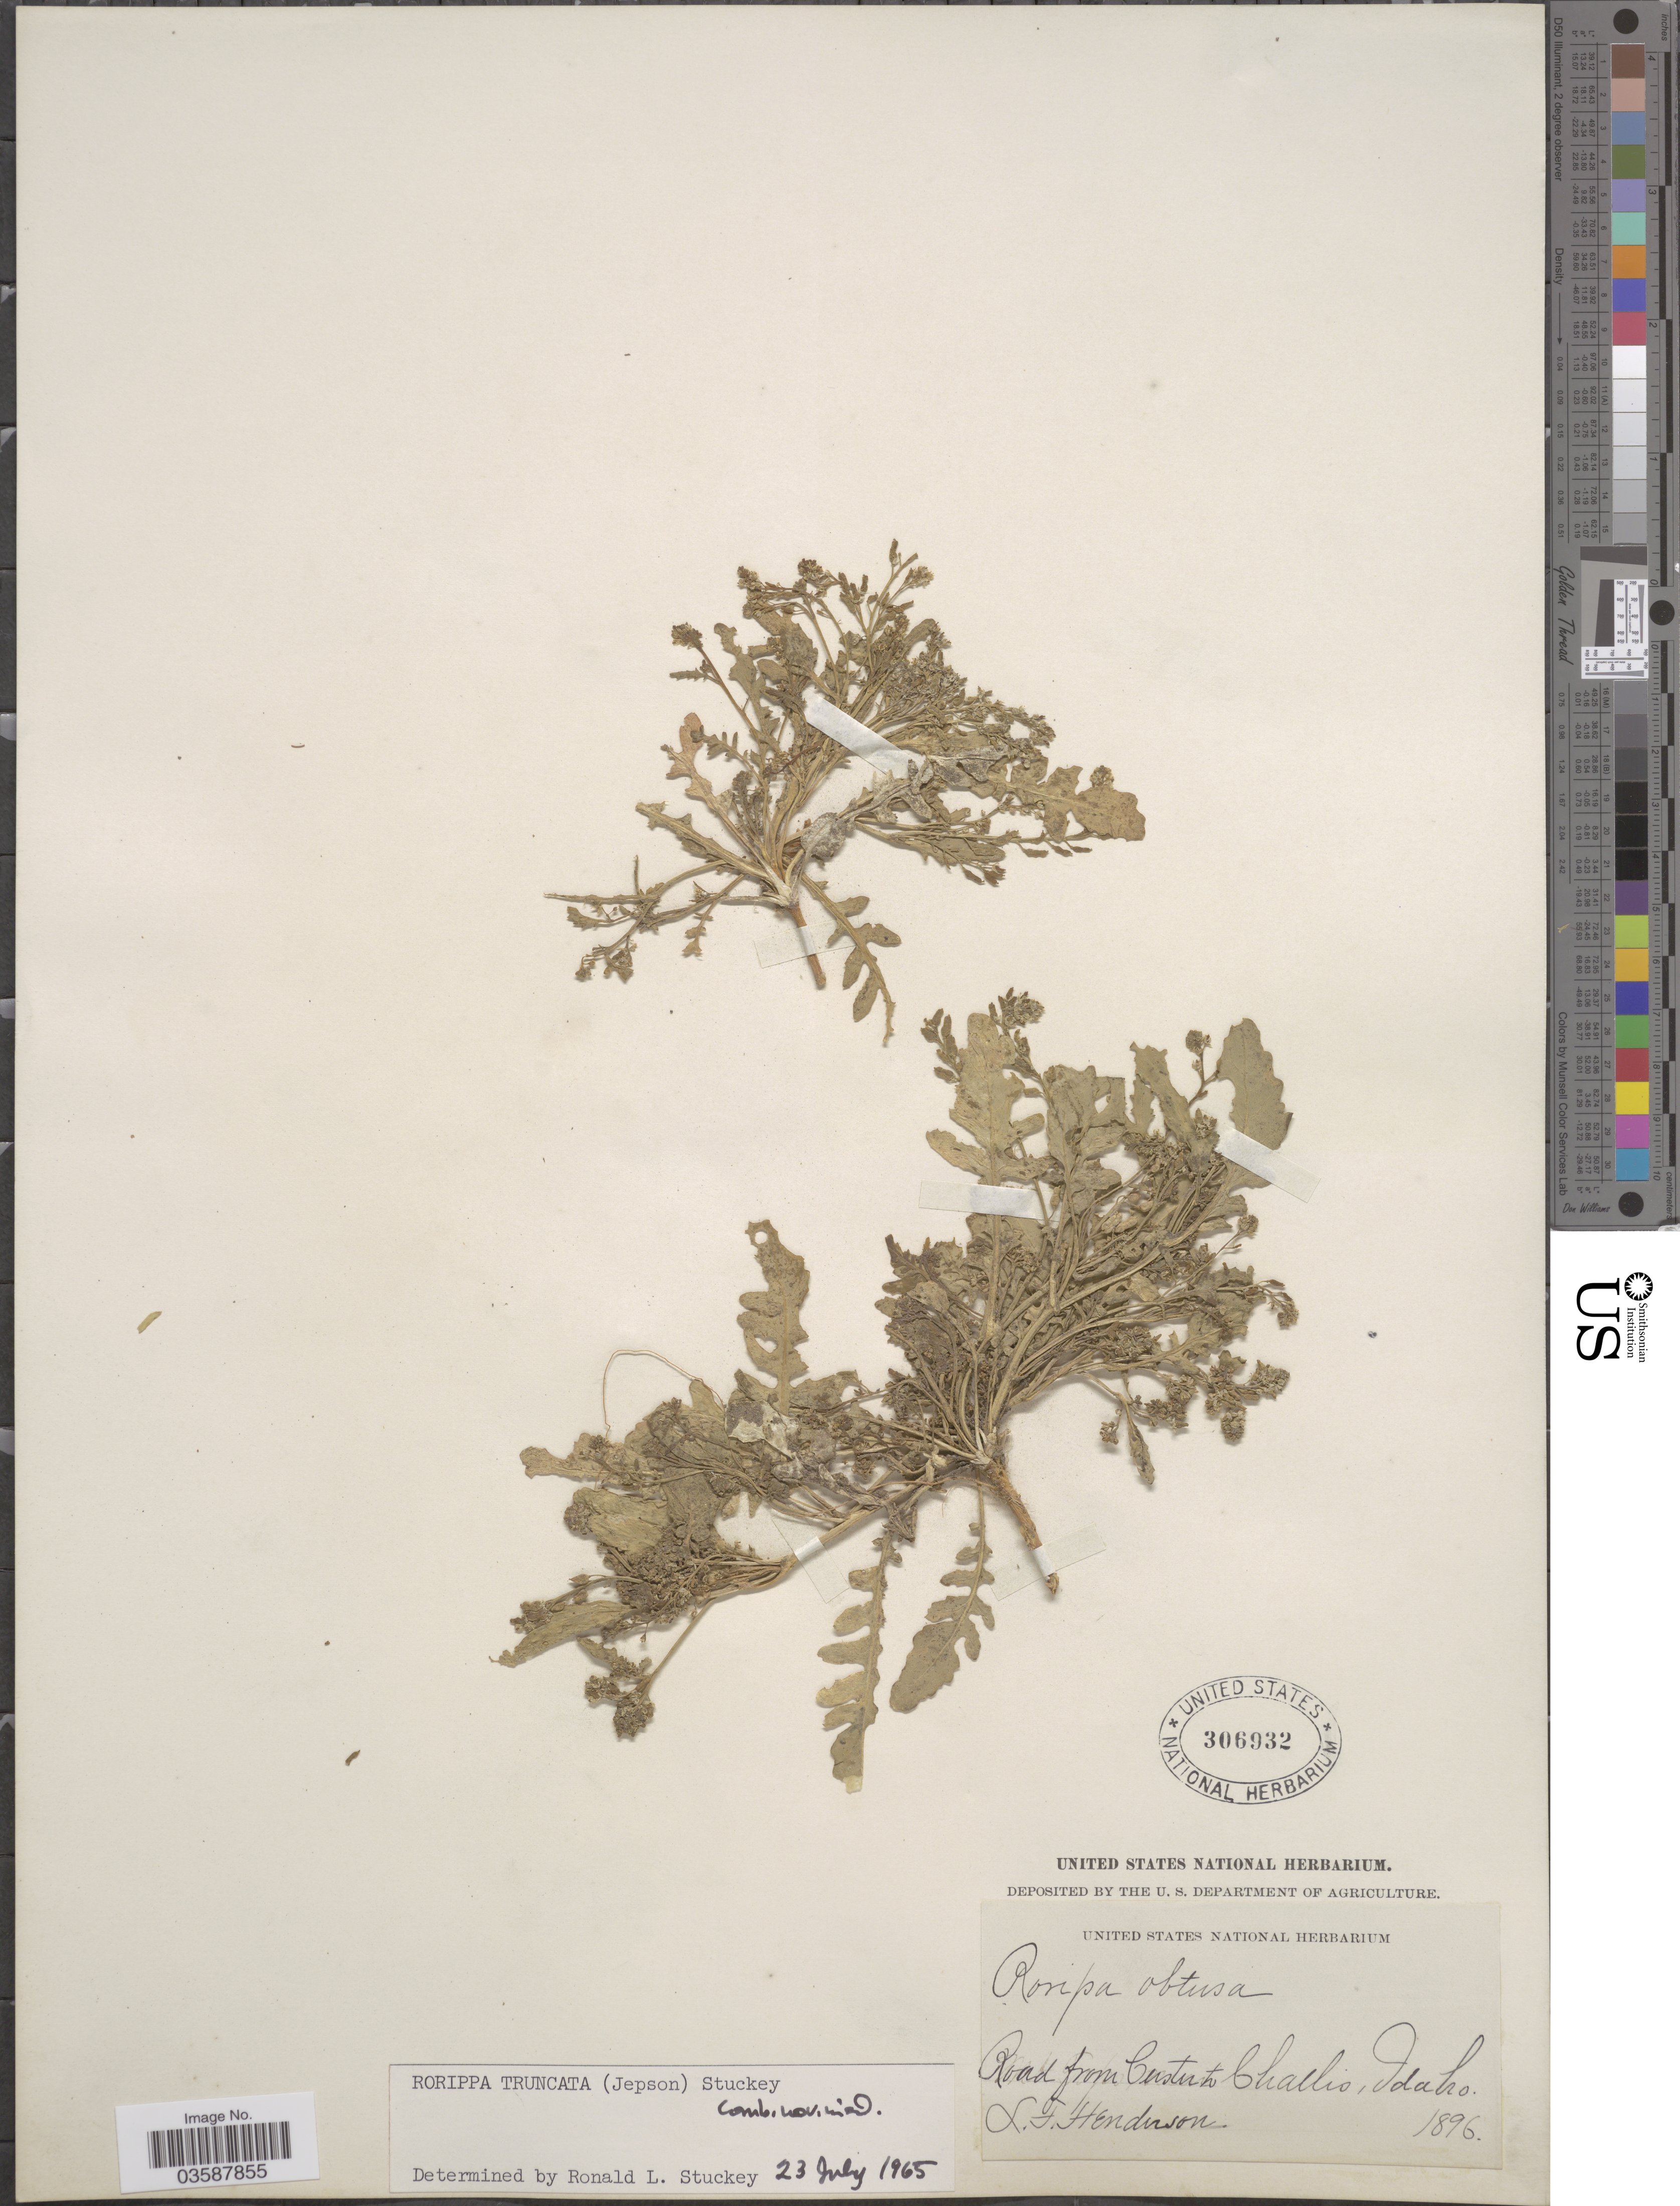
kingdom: Plantae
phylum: Tracheophyta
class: Magnoliopsida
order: Brassicales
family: Brassicaceae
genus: Rorippa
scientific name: Rorippa truncata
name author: (Jeps.) Stuckey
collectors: L. Henderson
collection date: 1896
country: United States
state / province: Idaho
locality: Road from Custer to Challis.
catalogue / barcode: US 306932